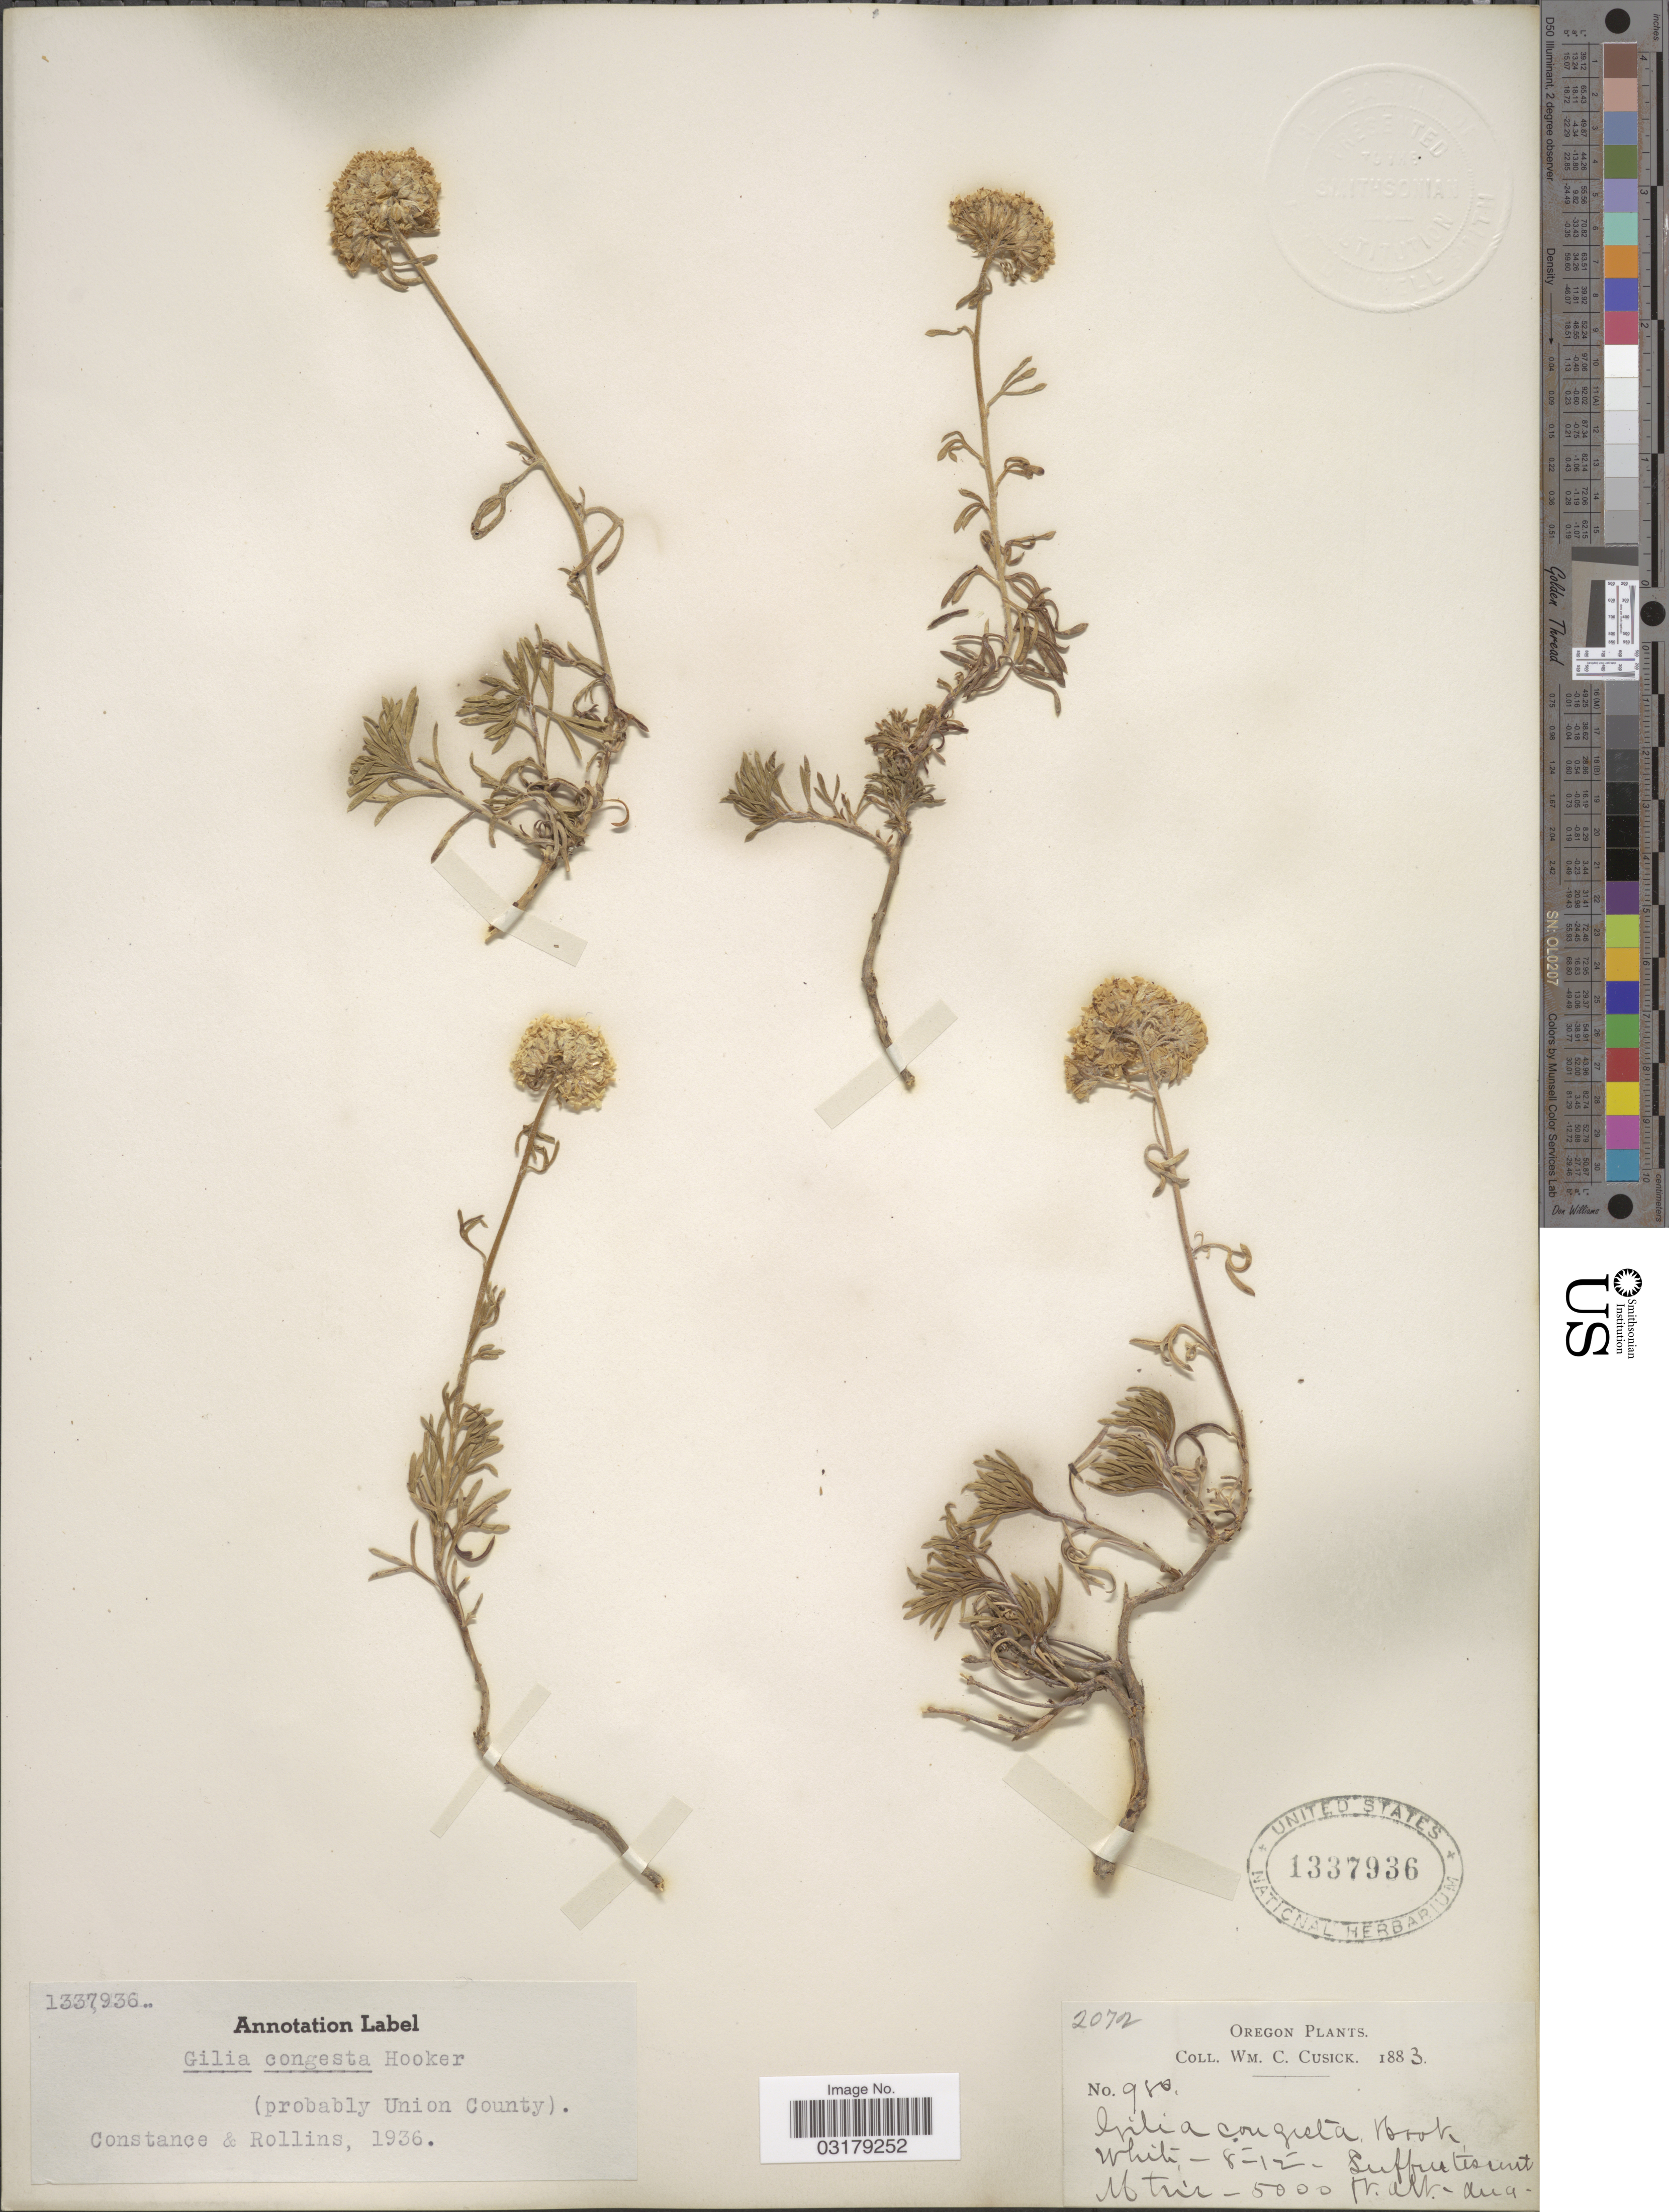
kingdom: Plantae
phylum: Tracheophyta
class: Magnoliopsida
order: Ericales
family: Polemoniaceae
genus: Ipomopsis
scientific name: Ipomopsis congesta subsp. congesta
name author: (Hook.) V.E. Grant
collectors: W. C. Cusick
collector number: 2072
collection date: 1883-08-12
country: United States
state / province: Oregon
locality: Probably Union County.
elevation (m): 1524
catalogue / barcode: US 1337936